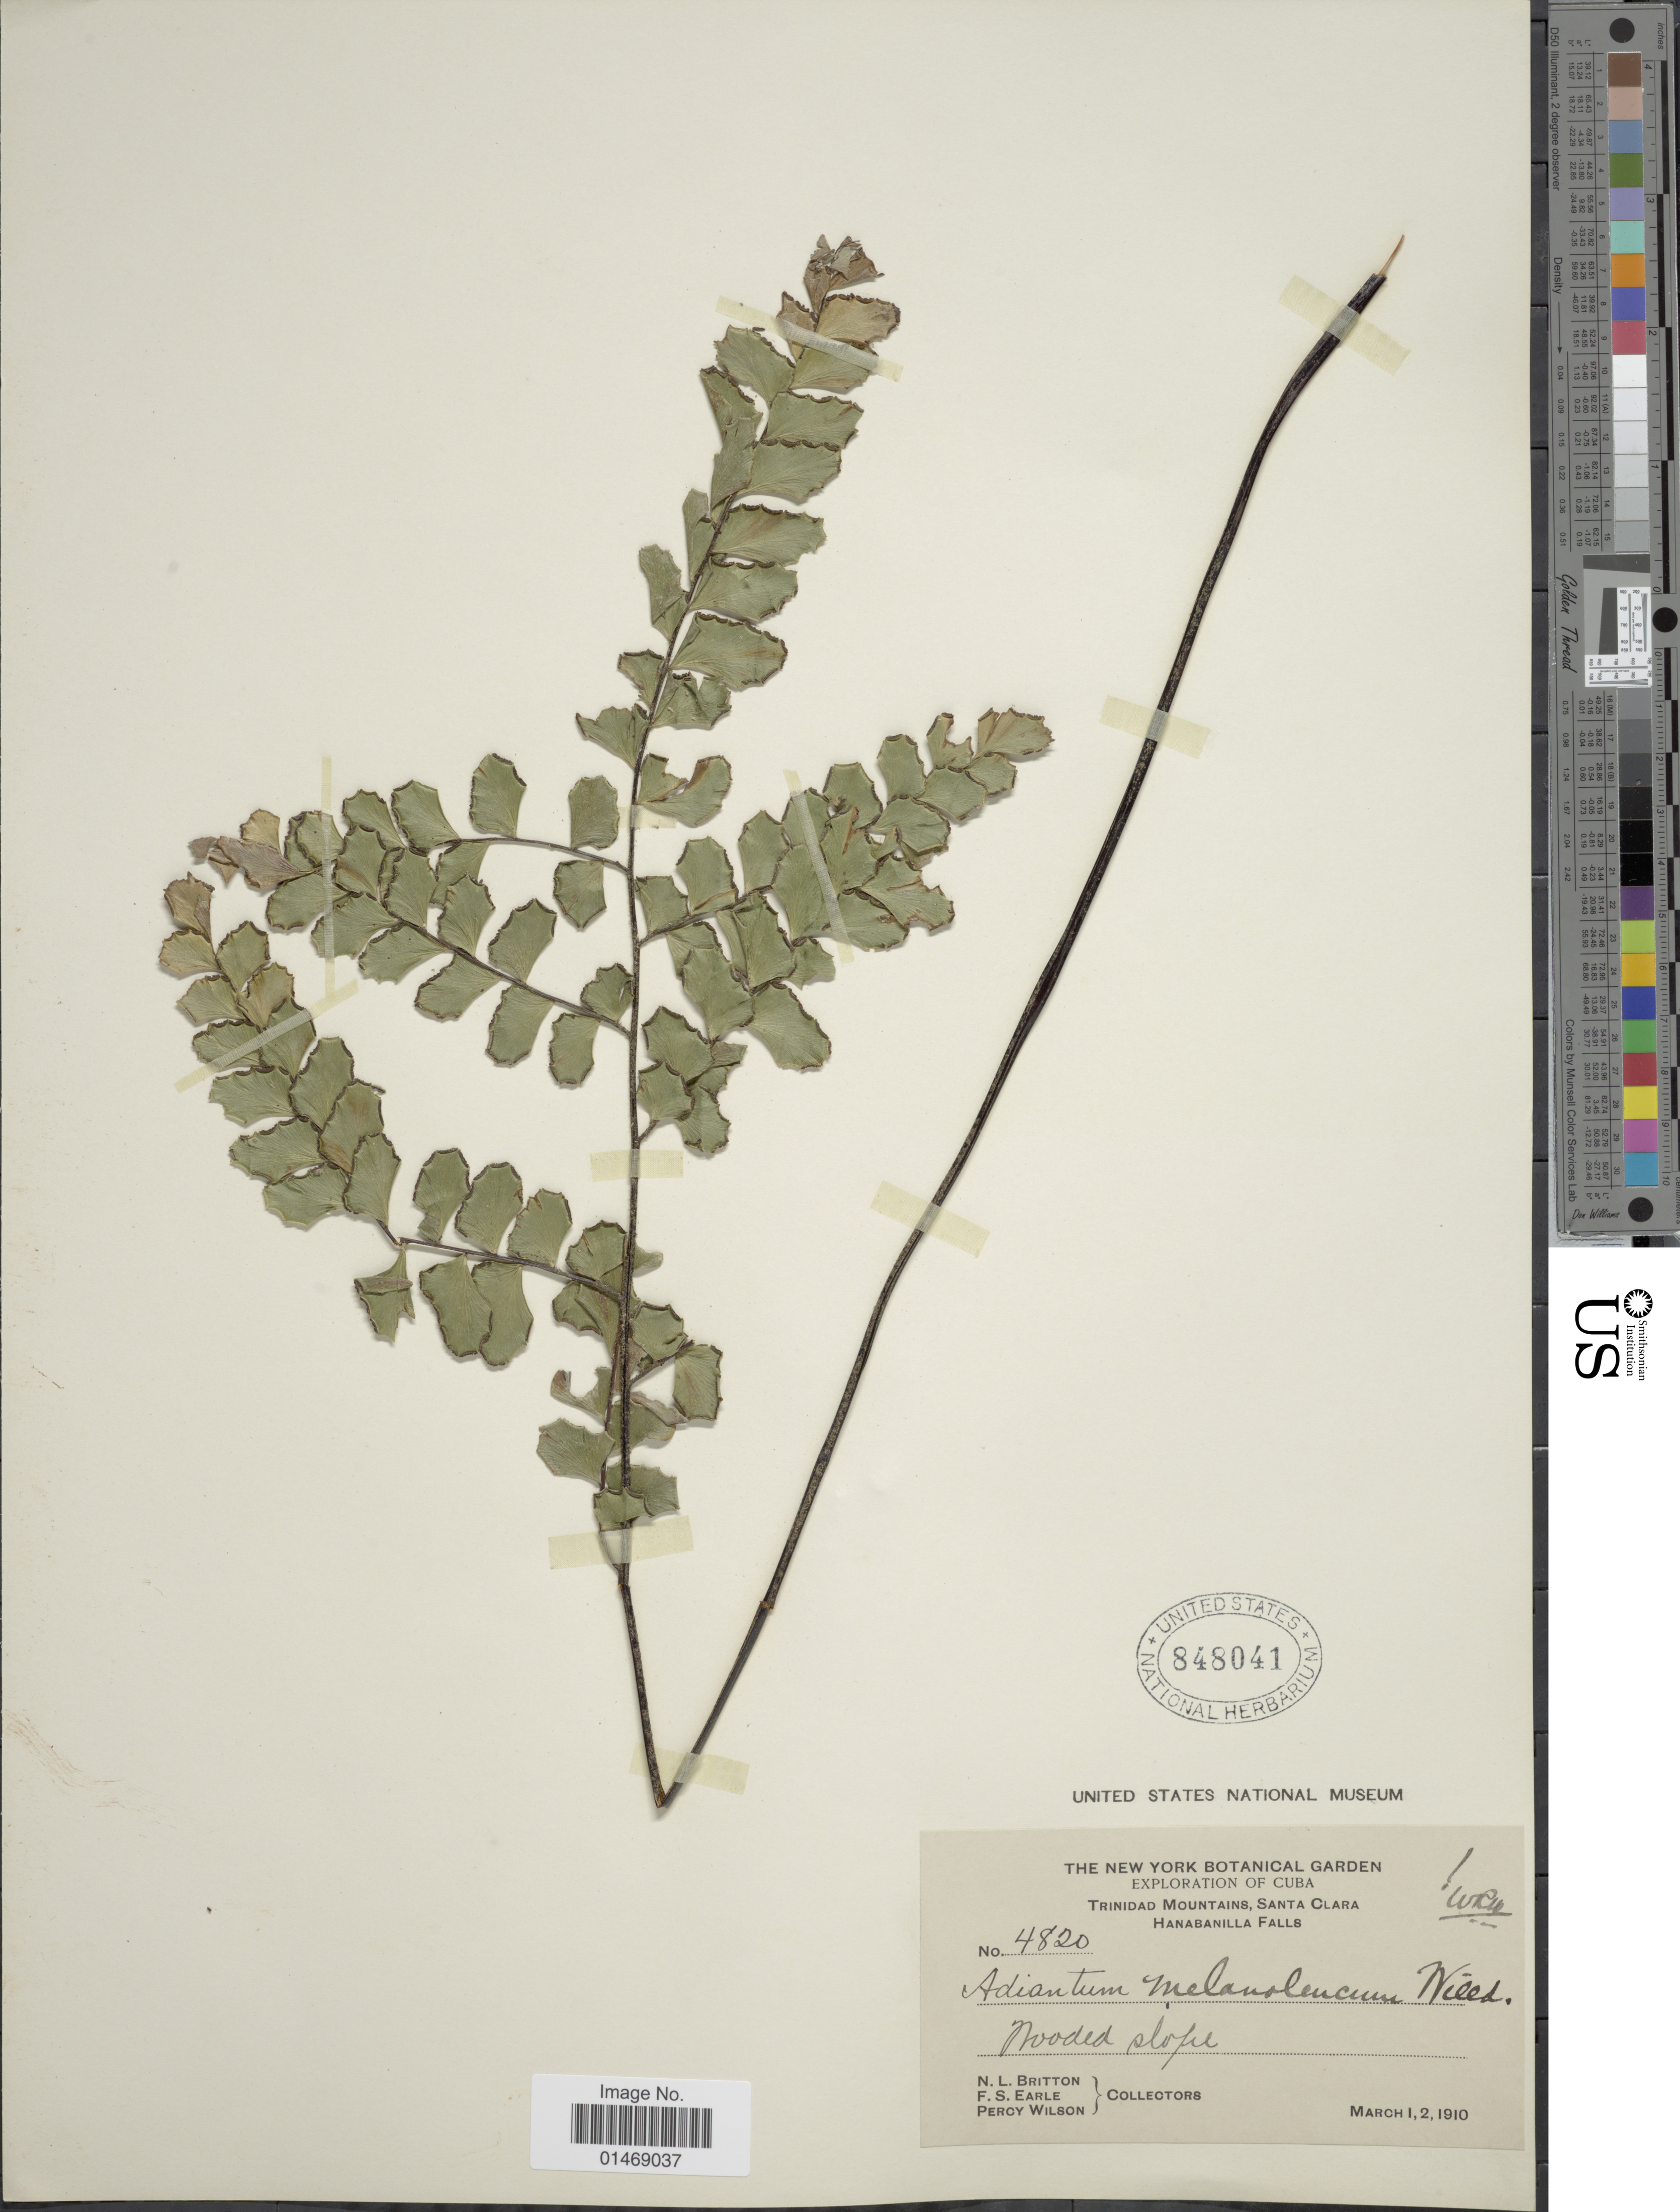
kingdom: Plantae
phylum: Tracheophyta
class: Polypodiopsida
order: Polypodiales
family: Pteridaceae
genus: Adiantum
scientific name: Adiantum melanoleucum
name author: Willd.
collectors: N. Britton, F. S. Earle & P. Wilson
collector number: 4820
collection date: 1910-03-01/1910-03-02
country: Cuba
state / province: Las Villas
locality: Trinidad Mountains, Santa Clara, Hanbanilla Falls, Wooded slope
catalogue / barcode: US 848041